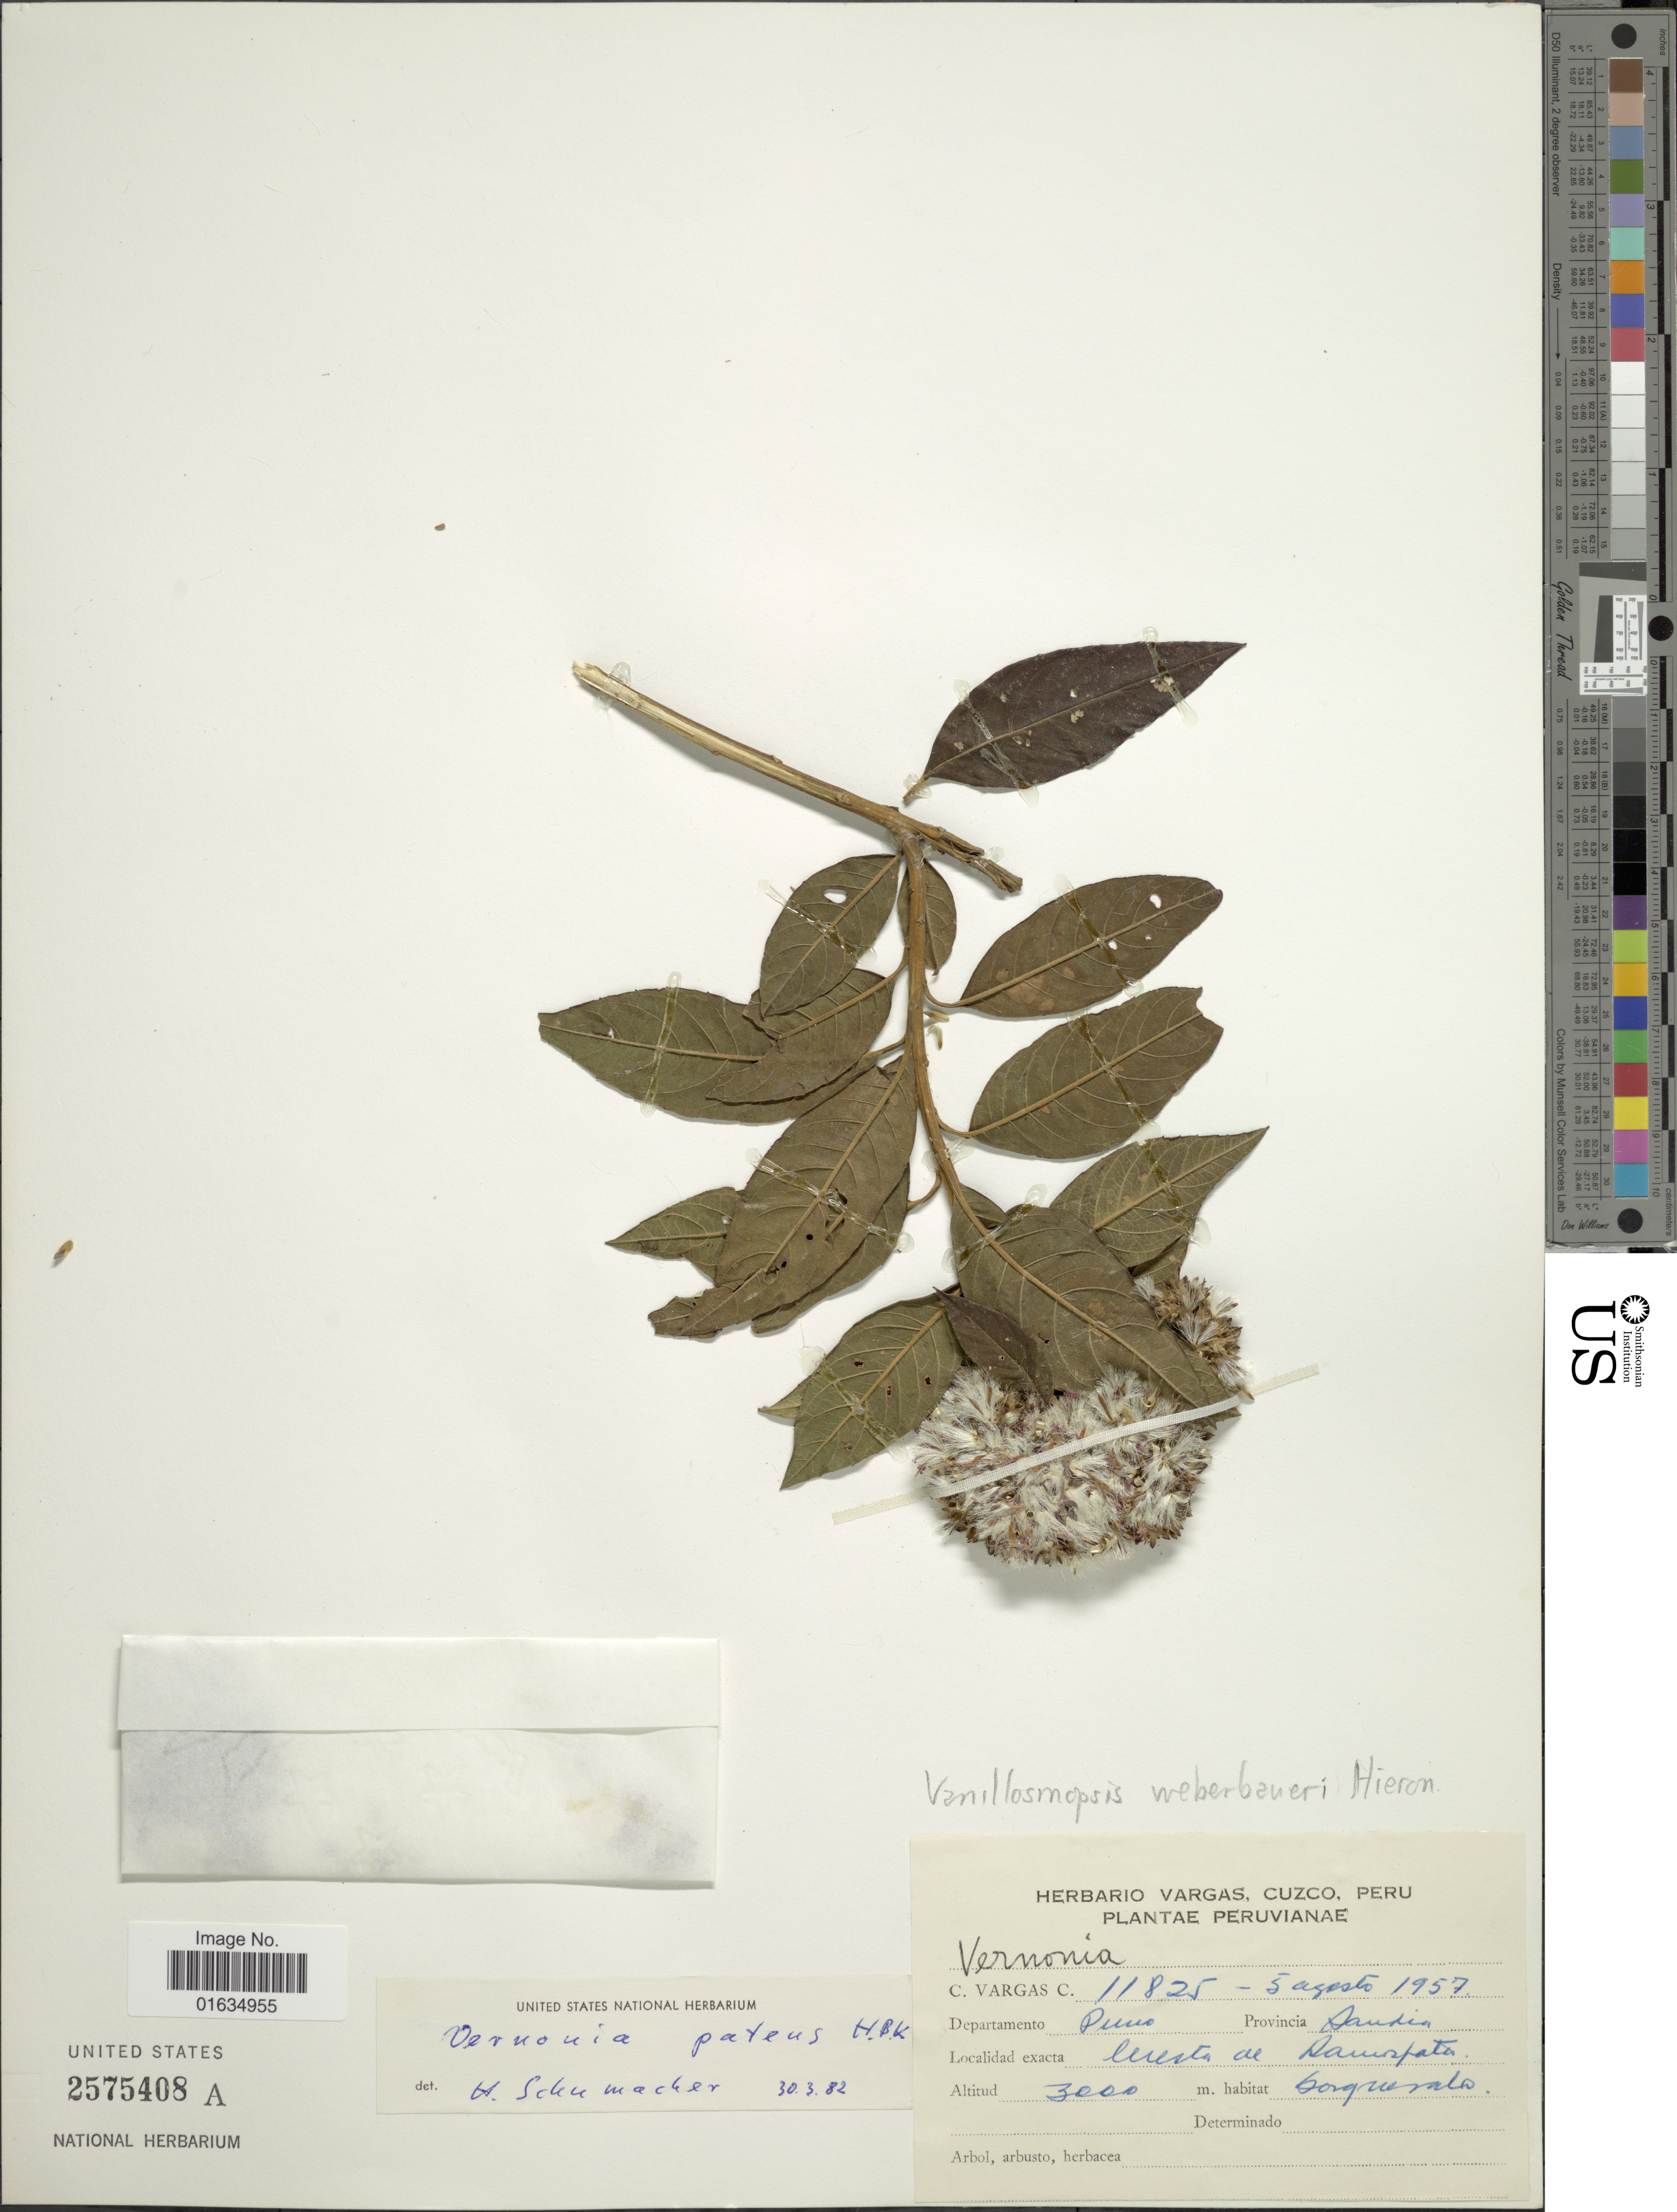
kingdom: Plantae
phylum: Tracheophyta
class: Magnoliopsida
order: Asterales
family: Asteraceae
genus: Critoniopsis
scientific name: Critoniopsis weberbaueri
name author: (Hieron.) H. Rob.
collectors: C. Vargas Calderón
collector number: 11825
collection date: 1957-08-05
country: Peru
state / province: Puno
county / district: Sandia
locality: Cuesta de Tambopata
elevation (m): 3000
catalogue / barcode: US 2575408A